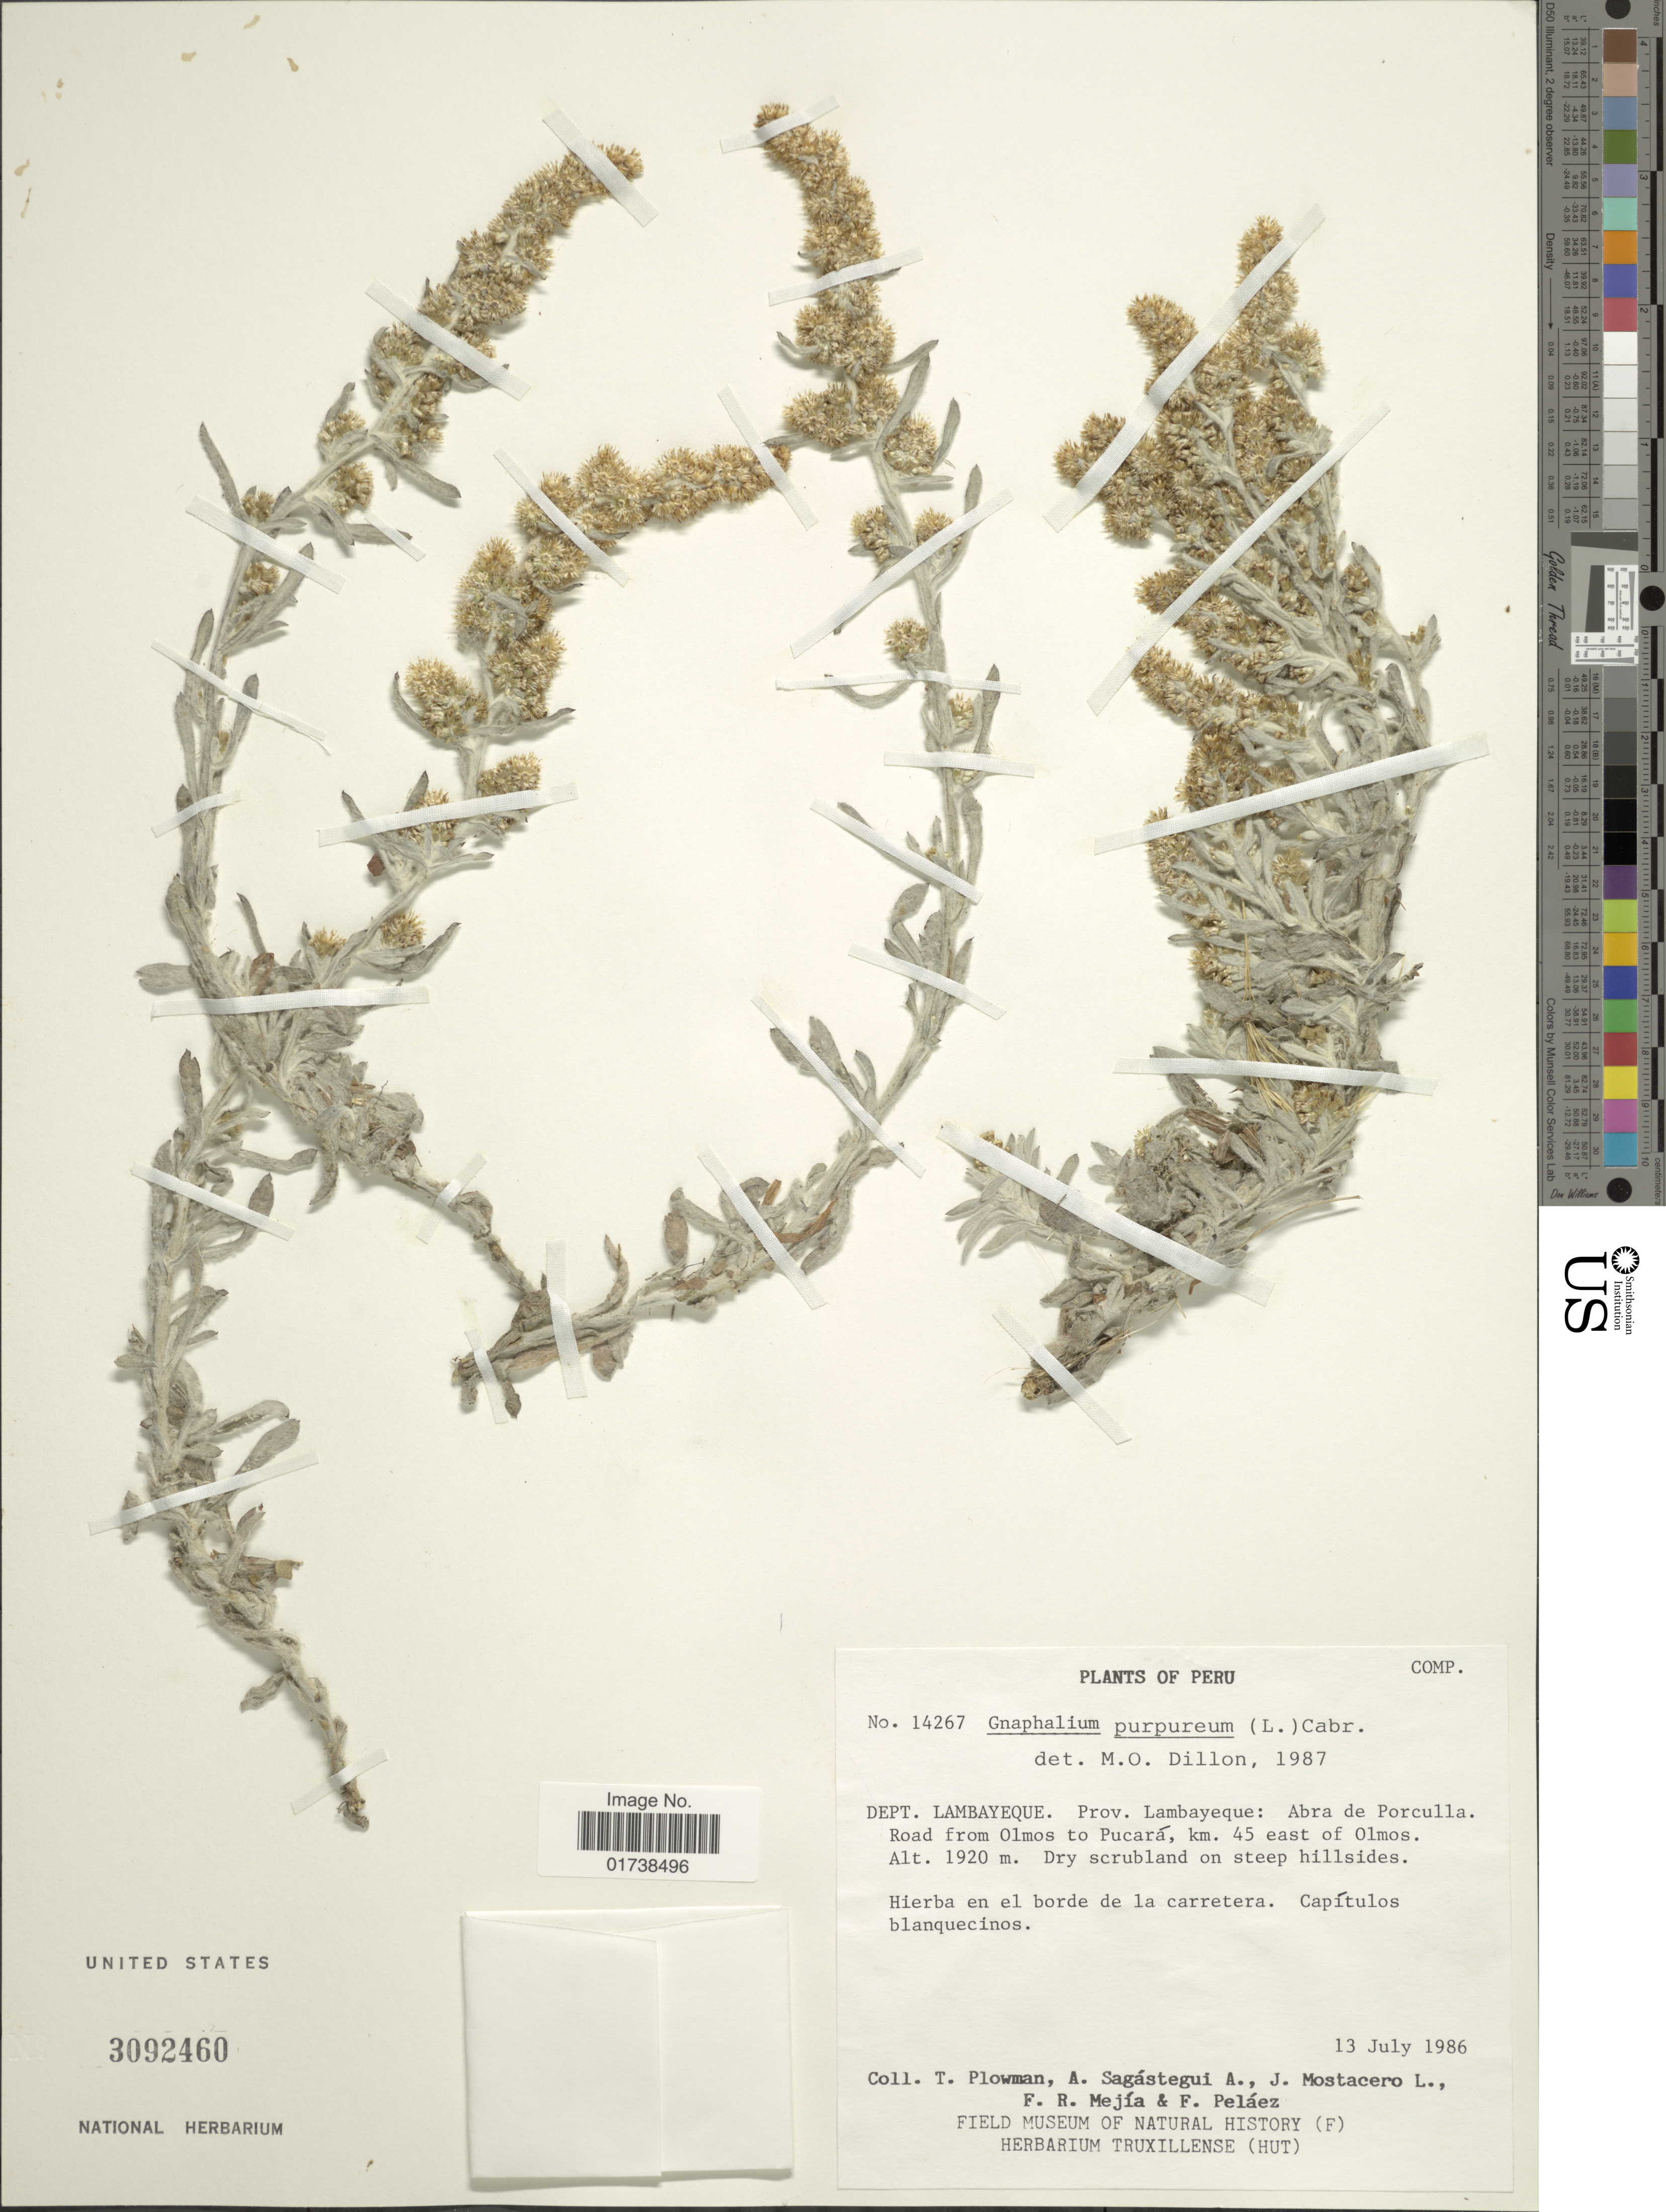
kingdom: Plantae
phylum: Tracheophyta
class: Magnoliopsida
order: Asterales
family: Asteraceae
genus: Gamochaeta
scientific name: Gamochaeta purpurea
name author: (L.) Cabrera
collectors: T. Plowman, A. Sagástegui A., J. Mostacero L., F. R. Mejia & F. Pelaez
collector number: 14267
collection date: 1986-07-13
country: Peru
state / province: Lambayeque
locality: Prov. Lambayeque: Abra de Porculla, road from Olmos to Pucara, km. 45 east of Olmos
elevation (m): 1920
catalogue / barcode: US 3092460